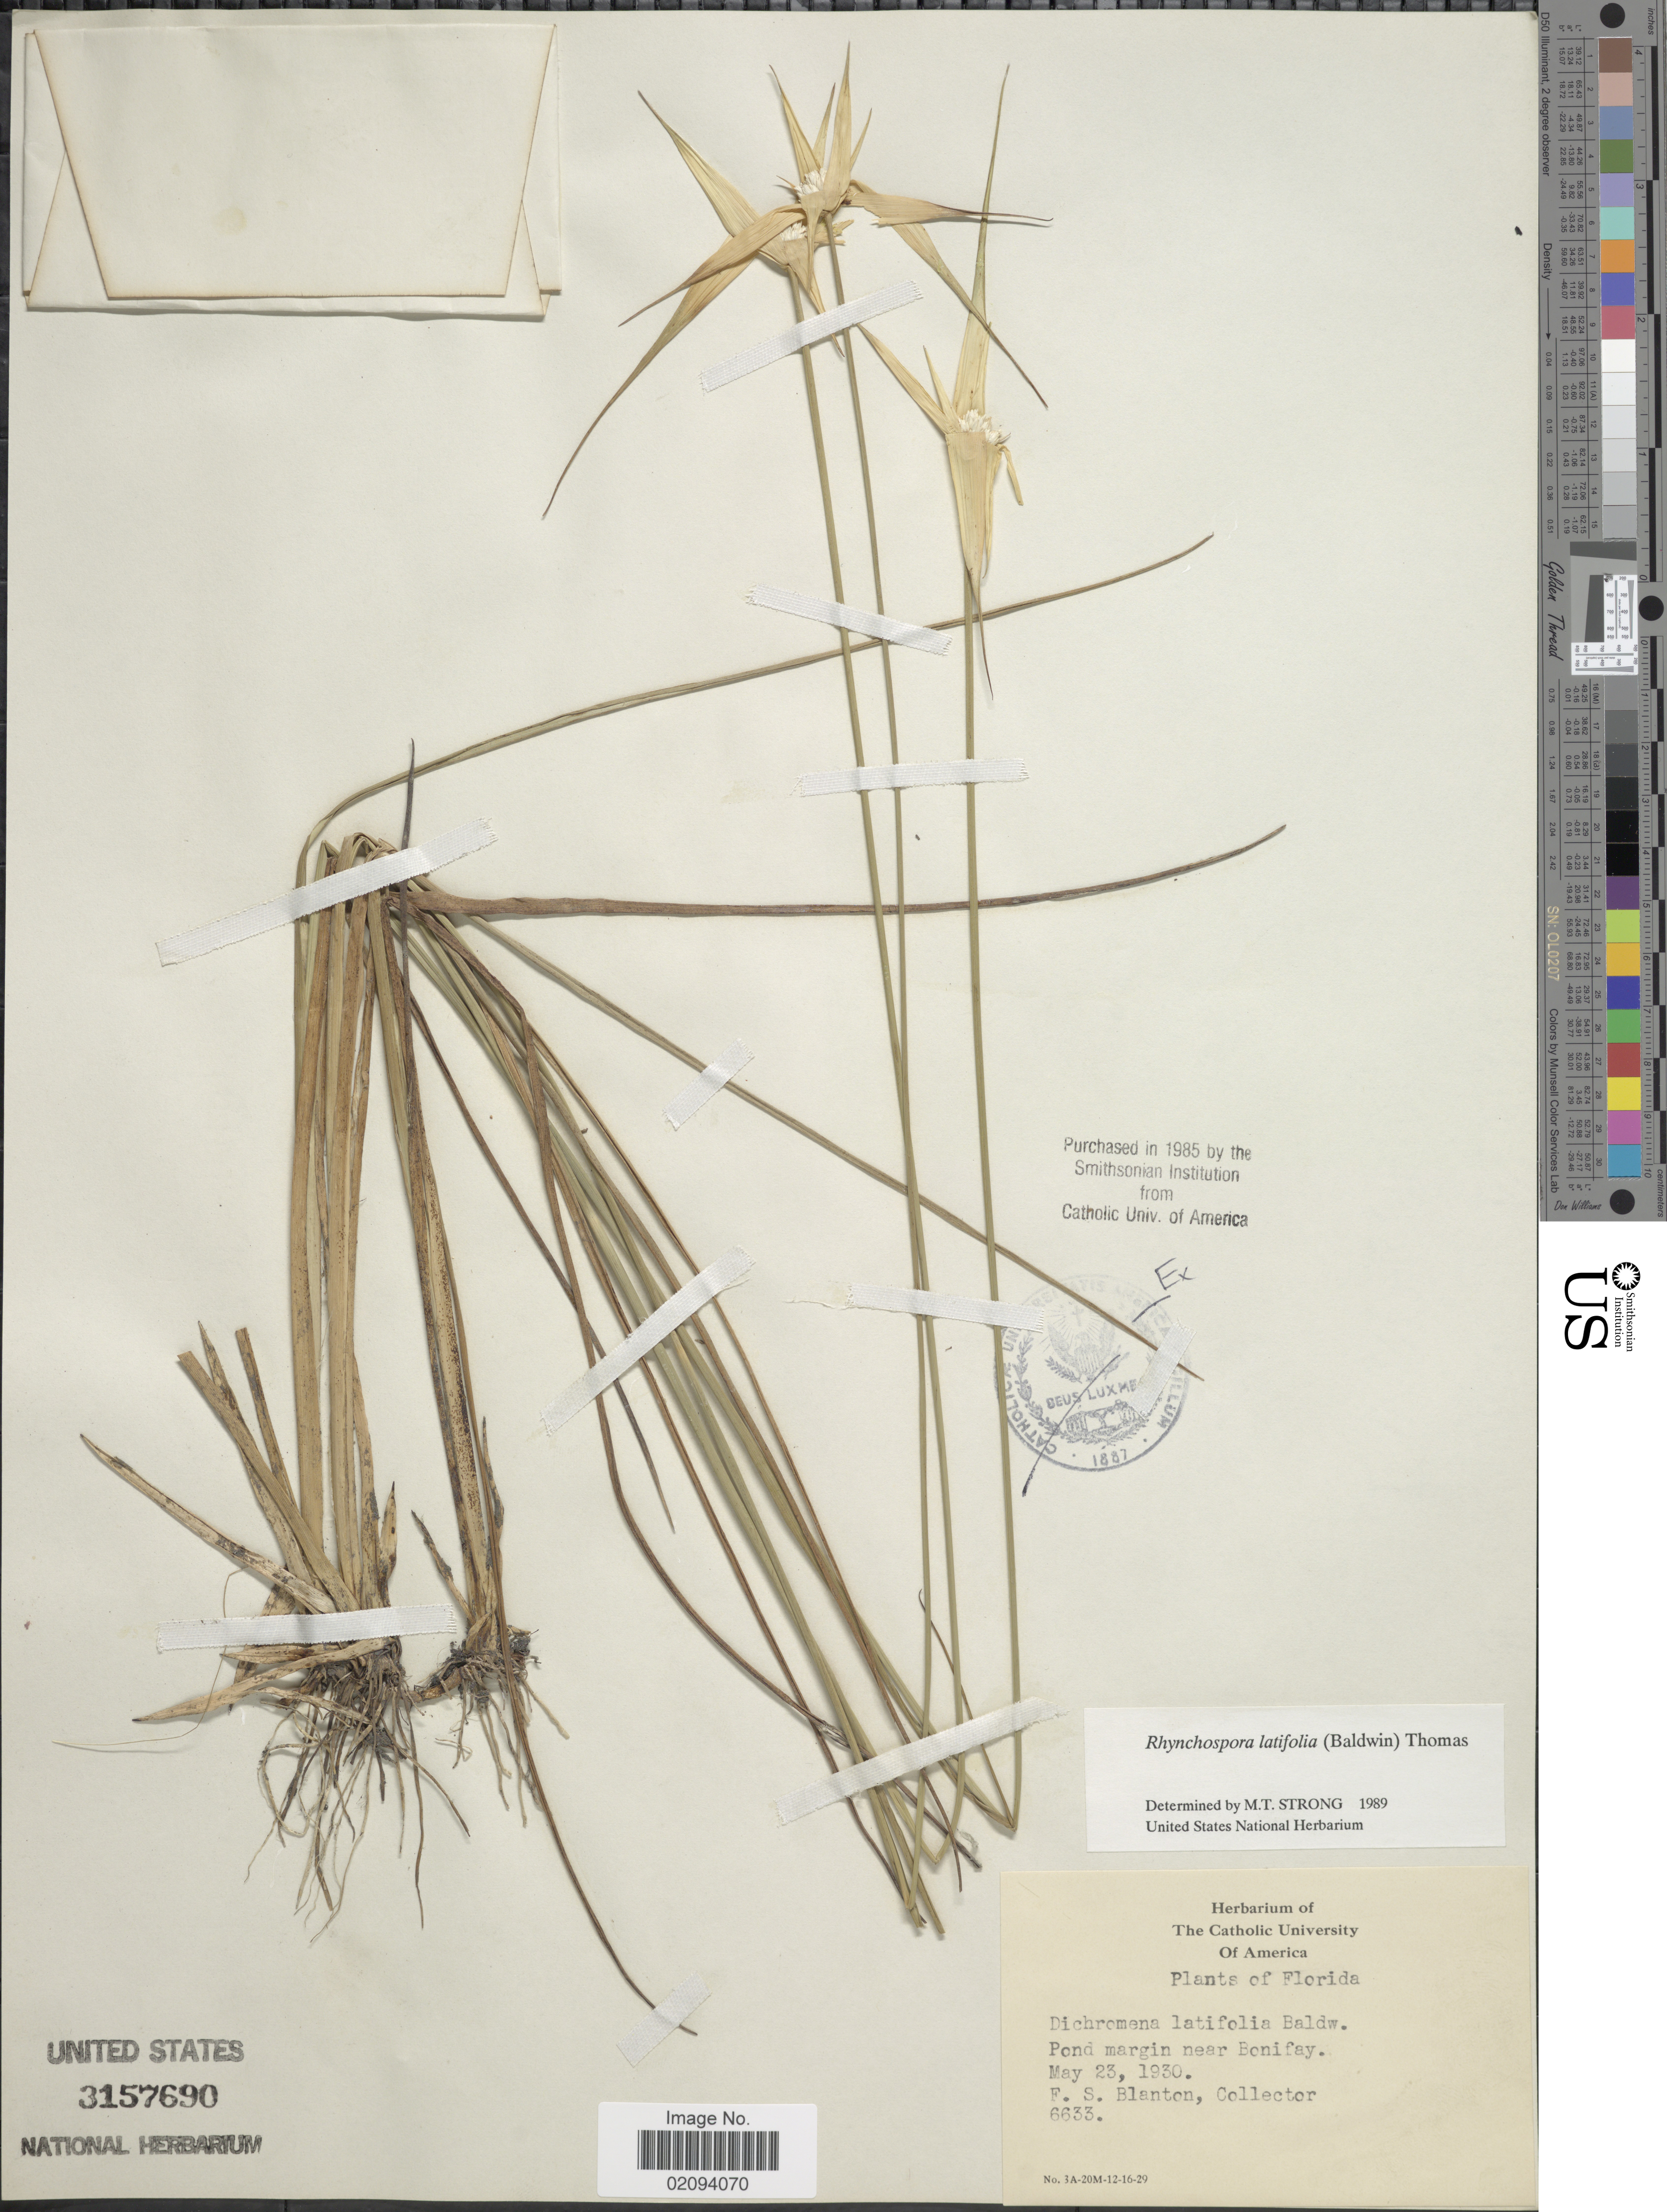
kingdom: Plantae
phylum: Tracheophyta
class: Liliopsida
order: Poales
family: Cyperaceae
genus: Rhynchospora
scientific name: Rhynchospora latifolia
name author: (Baldwin ex Elliott) W.W. Thomas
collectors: F. S. Blanton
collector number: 6633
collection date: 1930-05-23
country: United States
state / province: Florida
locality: Pond margin near Bonifay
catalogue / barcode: US 3157690